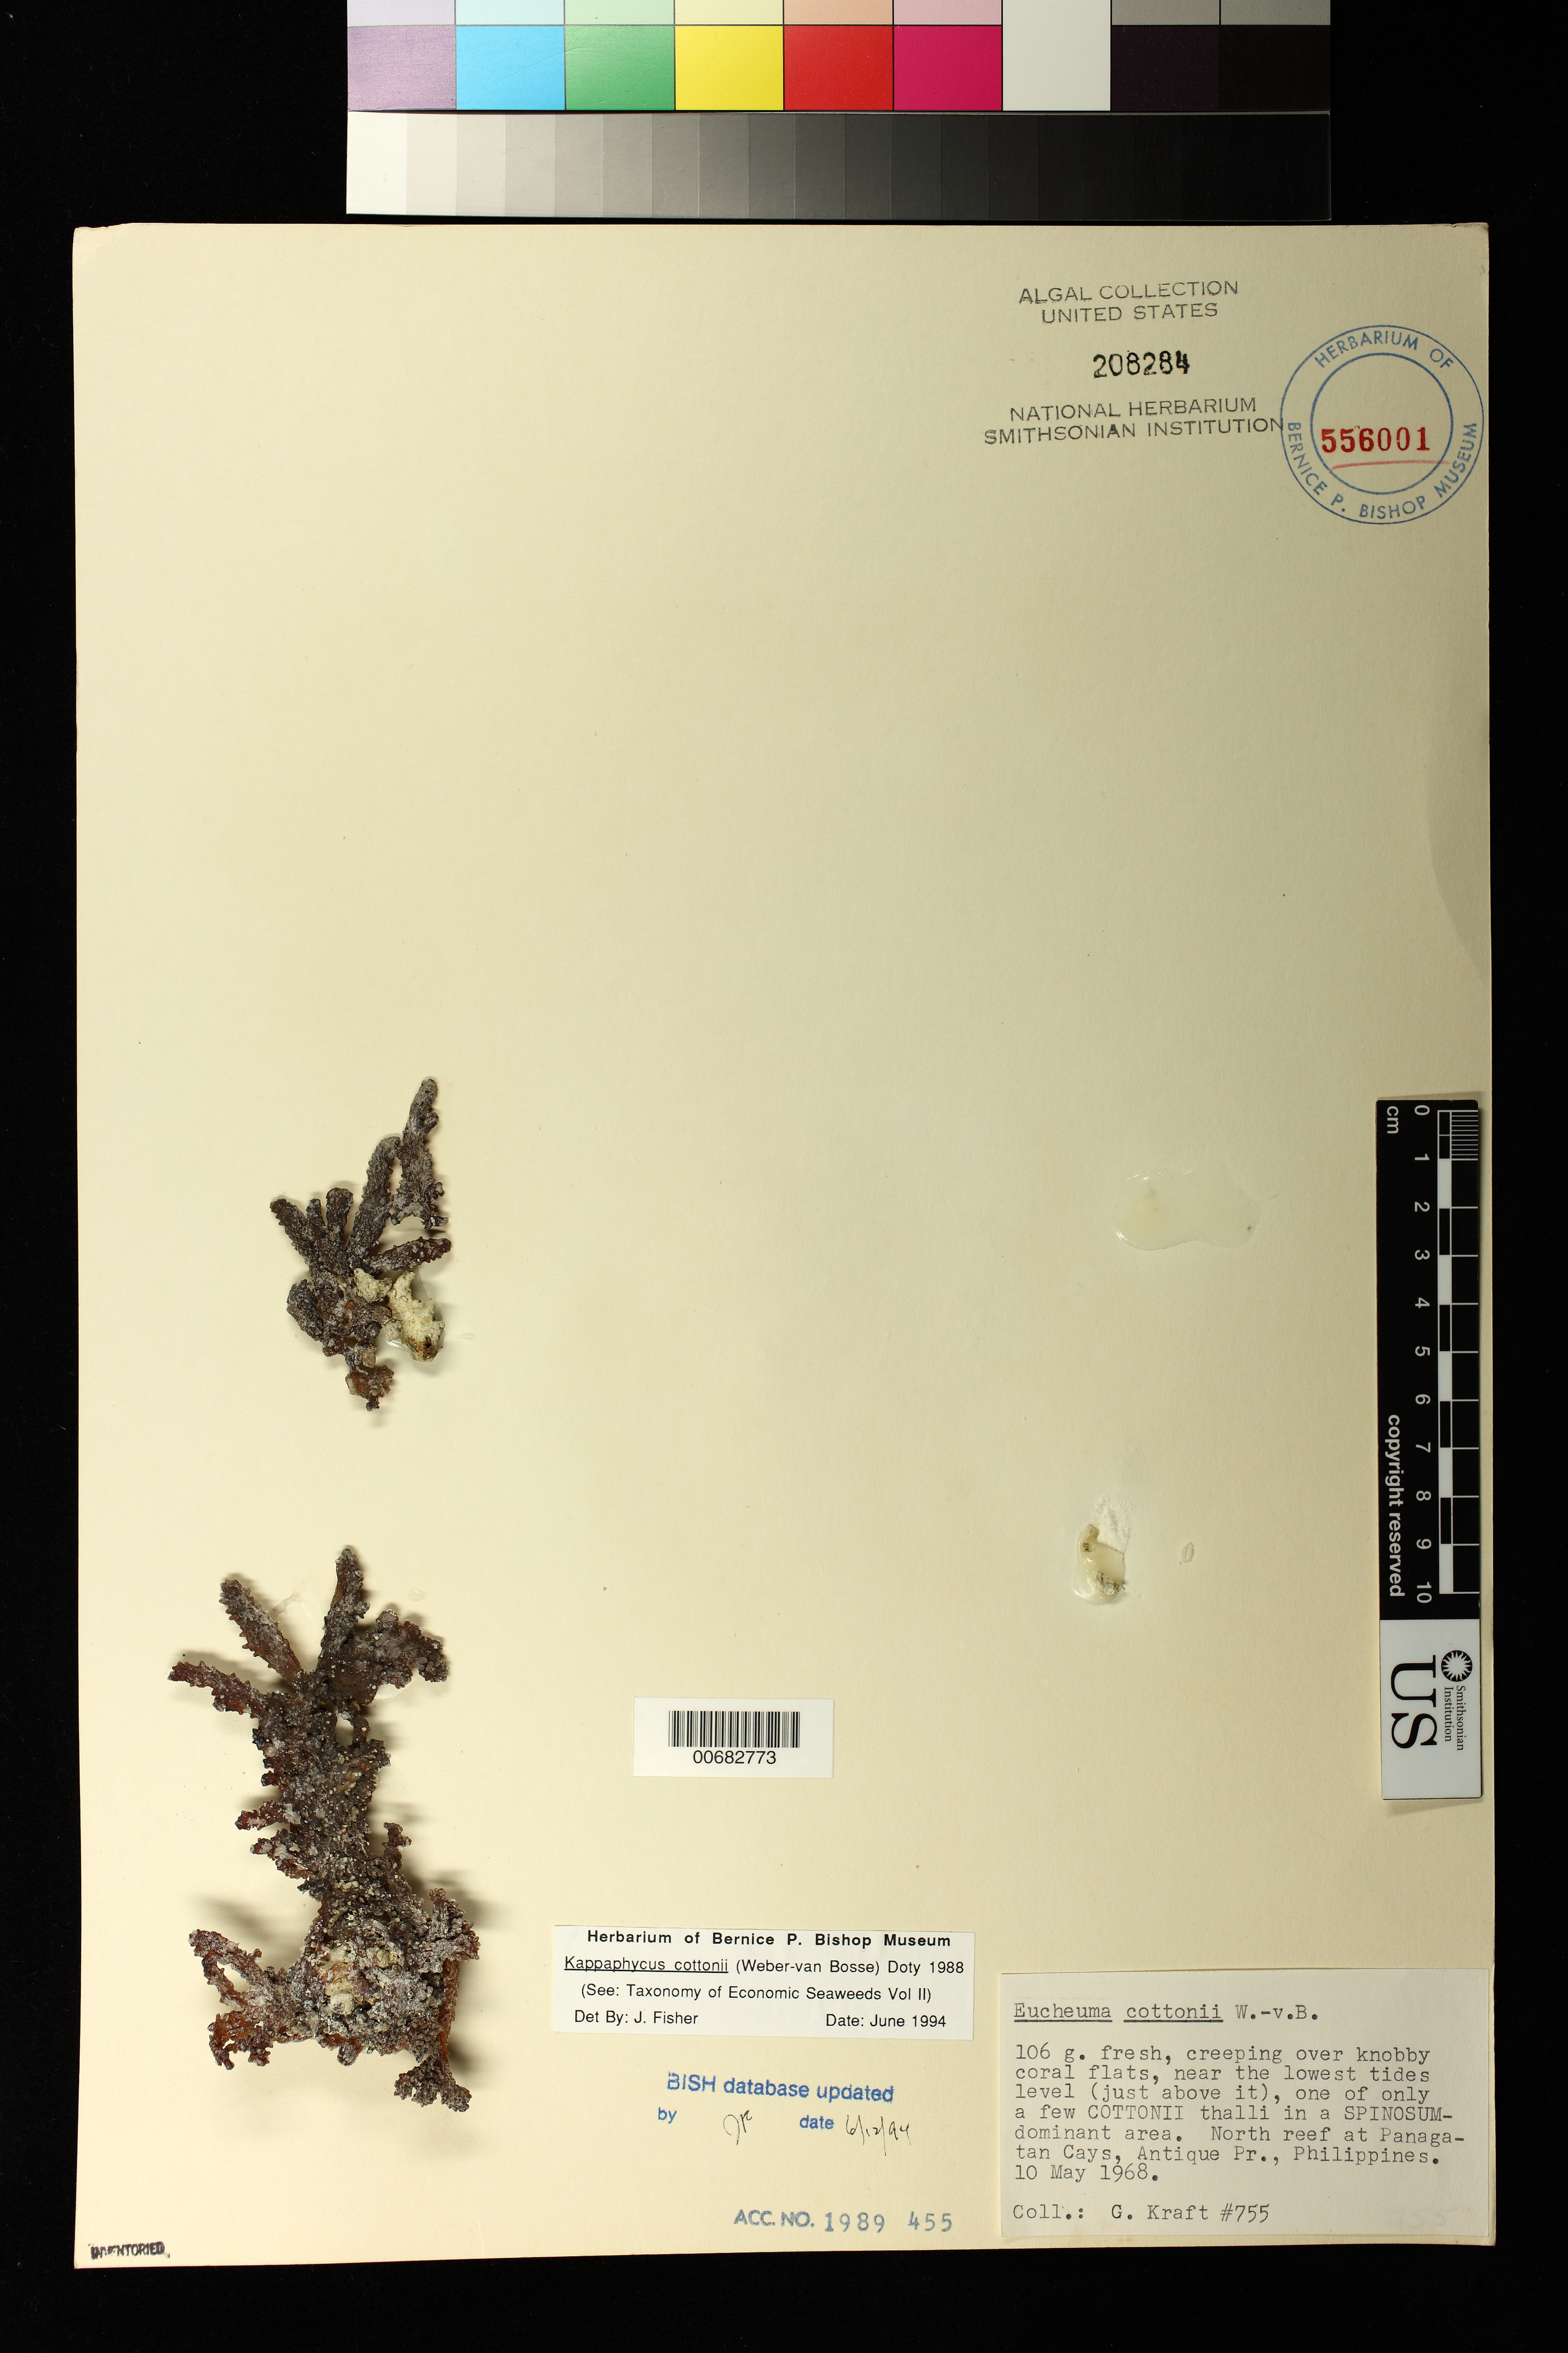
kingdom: Plantae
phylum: Rhodophyta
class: Florideophyceae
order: Gigartinales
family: Solieriaceae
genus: Kappaphycopsis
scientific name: Kappaphycopsis cottonii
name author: (Weber Bosse) Dumilag & Zuccarello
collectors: G. T. Kraft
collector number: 755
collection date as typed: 10 May 1968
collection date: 1968-05-10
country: Philippines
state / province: Western Visayas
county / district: Antique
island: Panay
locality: North reef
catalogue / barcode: US 208284